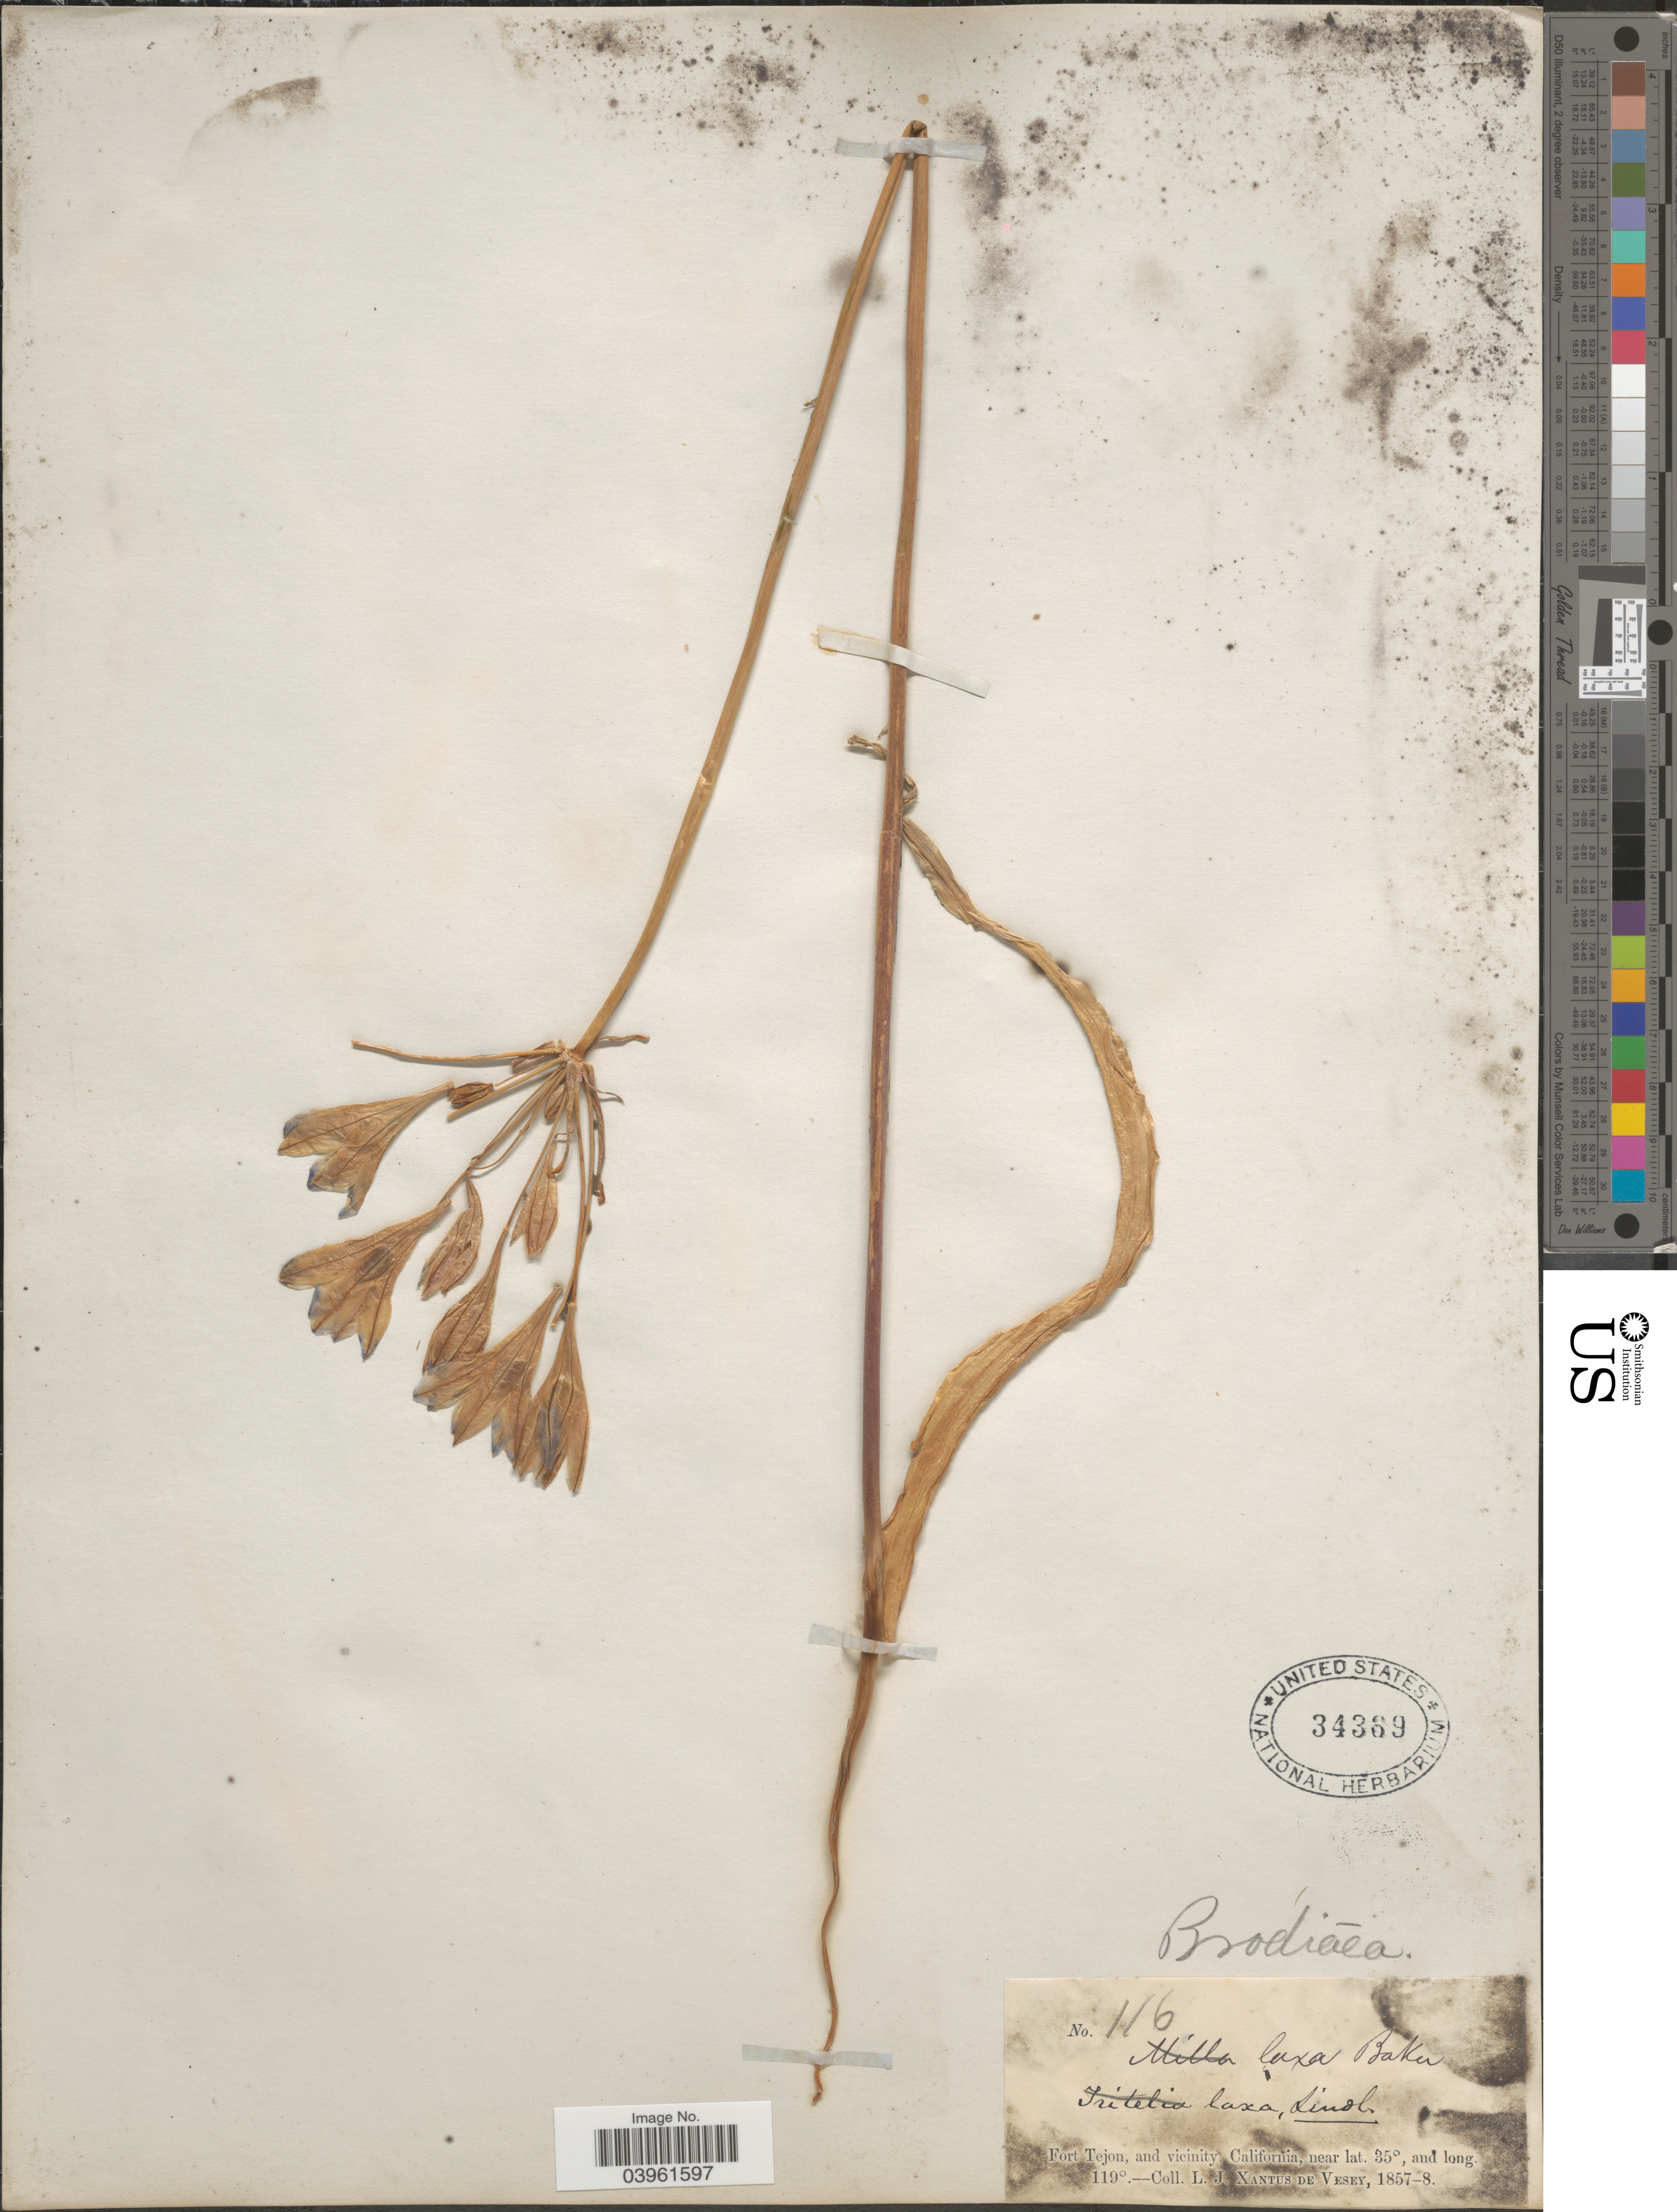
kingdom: Plantae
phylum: Tracheophyta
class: Liliopsida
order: Asparagales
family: Asparagaceae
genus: Triteleia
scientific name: Triteleia laxa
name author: Benth.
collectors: L. Xantus de Vesey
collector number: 116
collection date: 1857/1858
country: United States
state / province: California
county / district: Kern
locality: Fort Tejon, and vicinity.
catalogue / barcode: US 34369